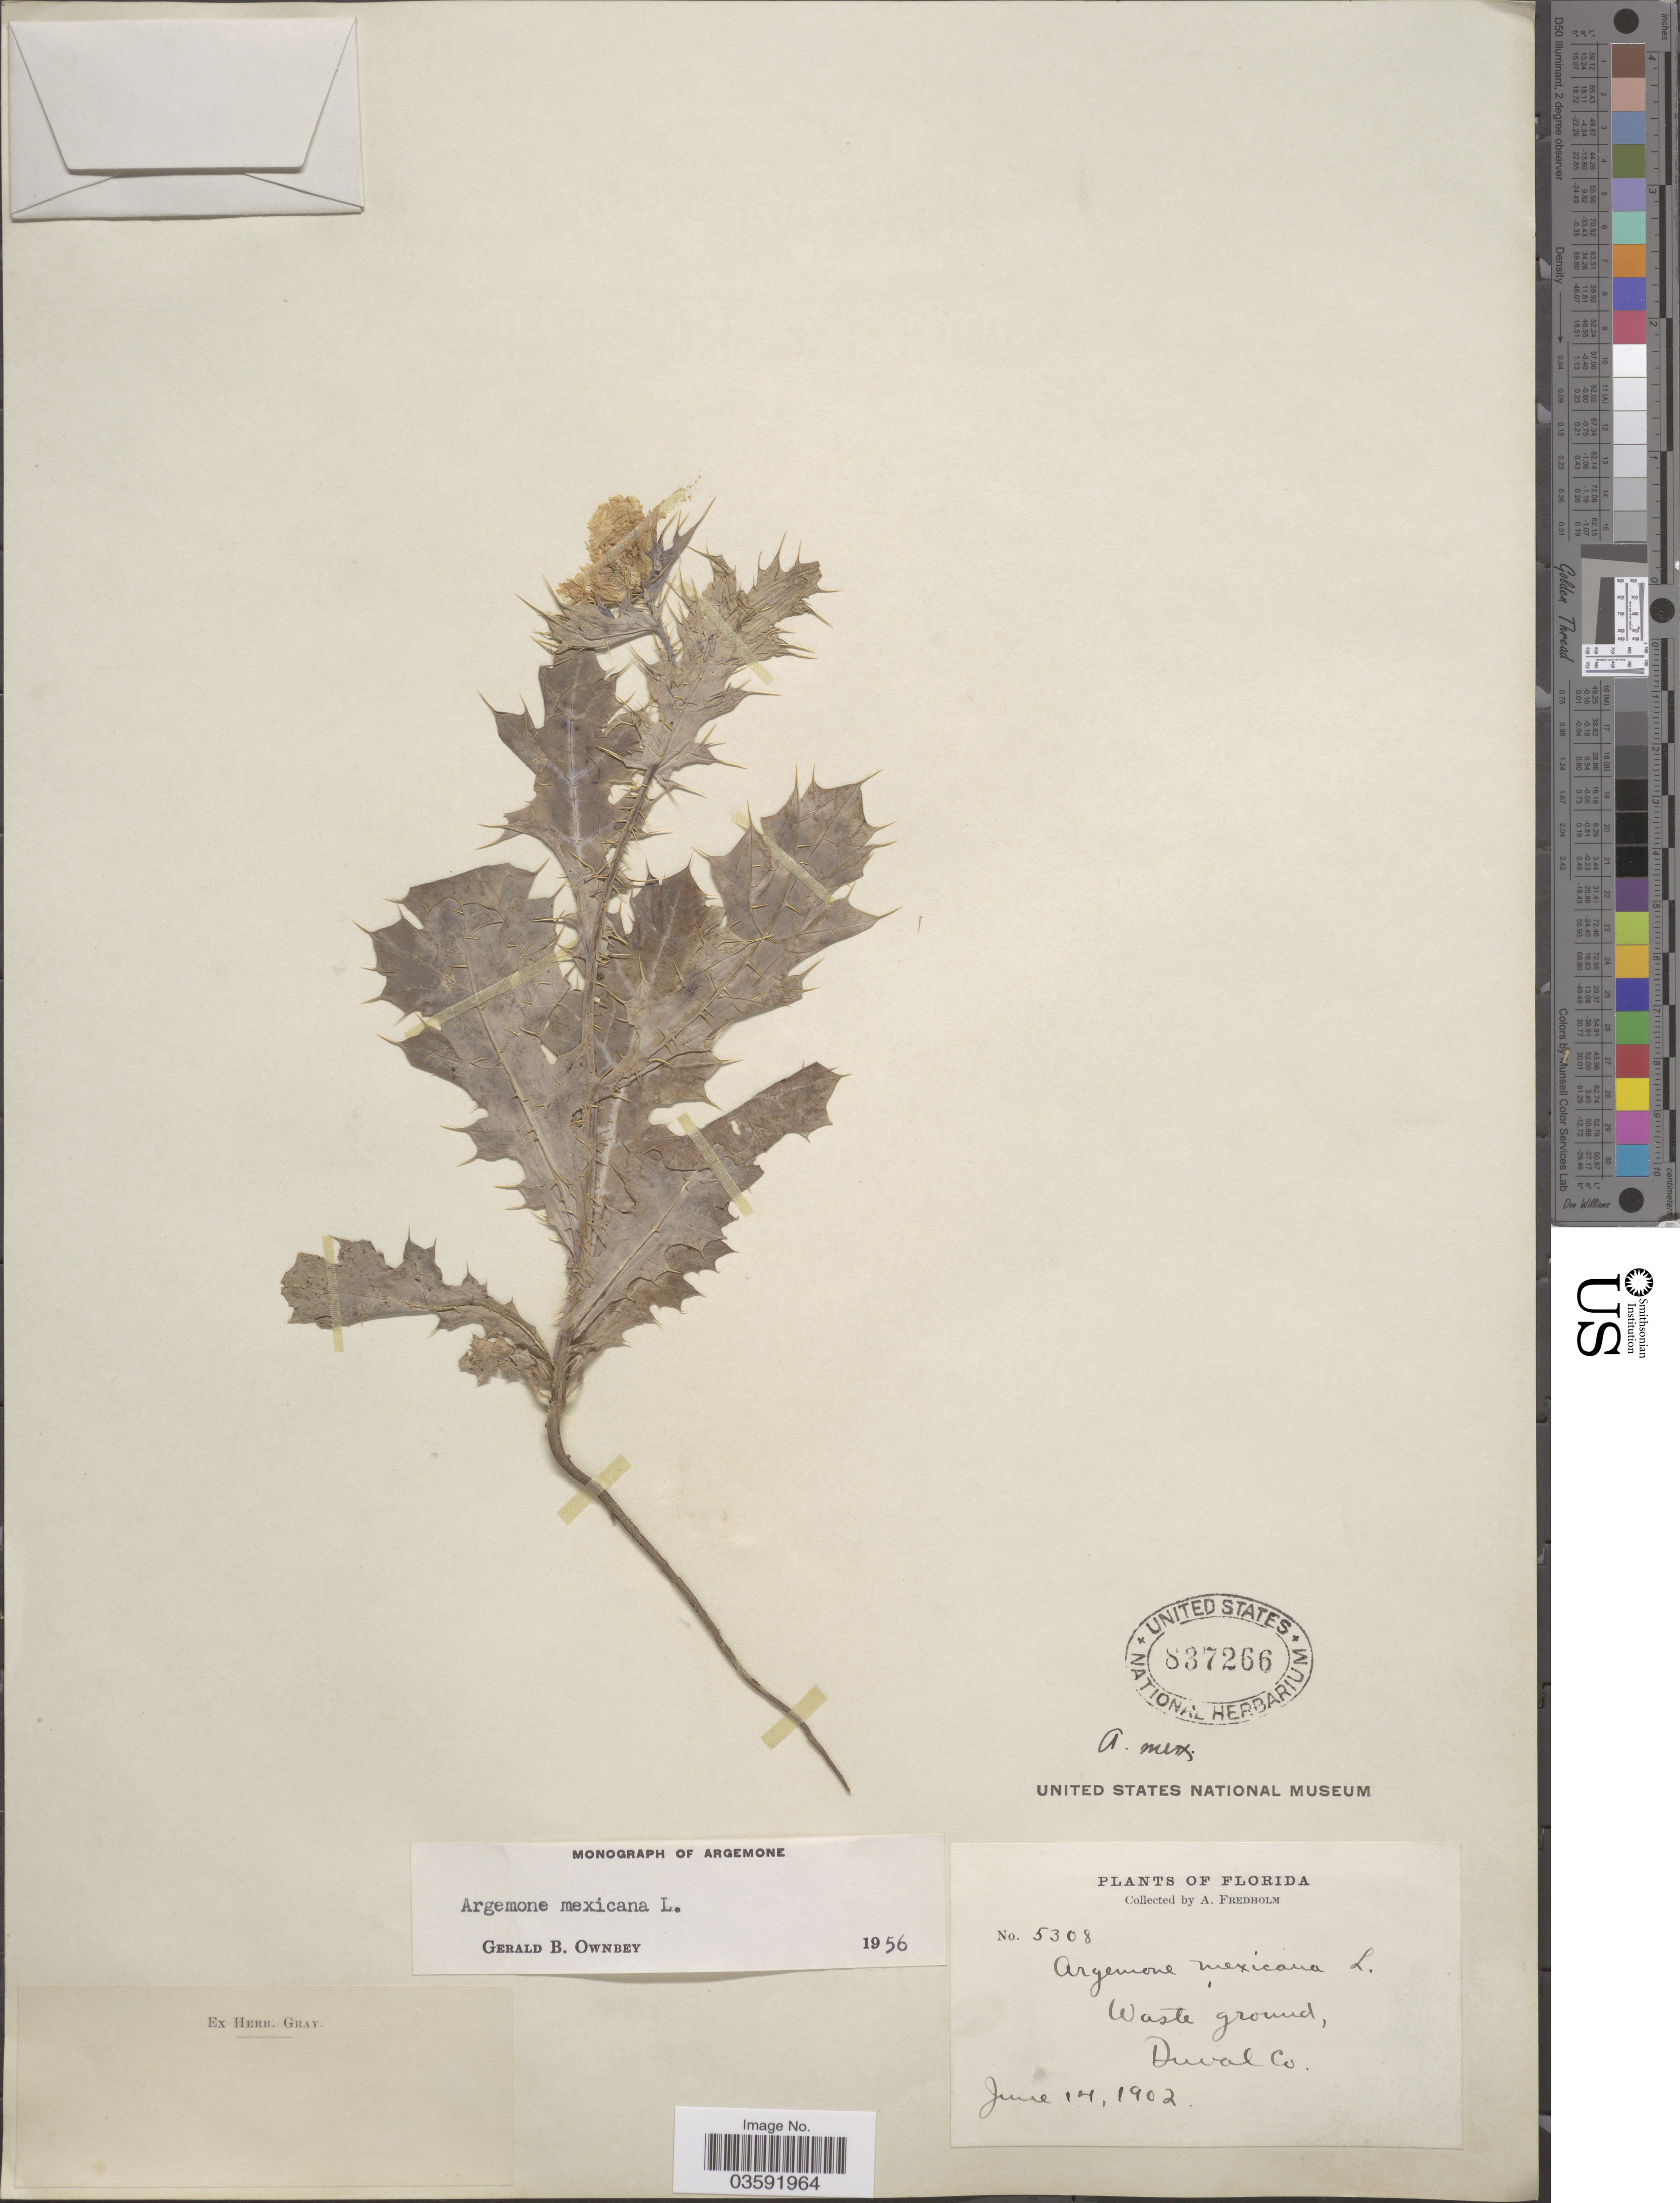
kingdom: Plantae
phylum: Tracheophyta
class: Magnoliopsida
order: Ranunculales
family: Papaveraceae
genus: Argemone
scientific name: Argemone mexicana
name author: L.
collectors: A. Fredholm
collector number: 5308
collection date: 1902-06-14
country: United States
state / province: Florida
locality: Duval Co.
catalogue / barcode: US 837266